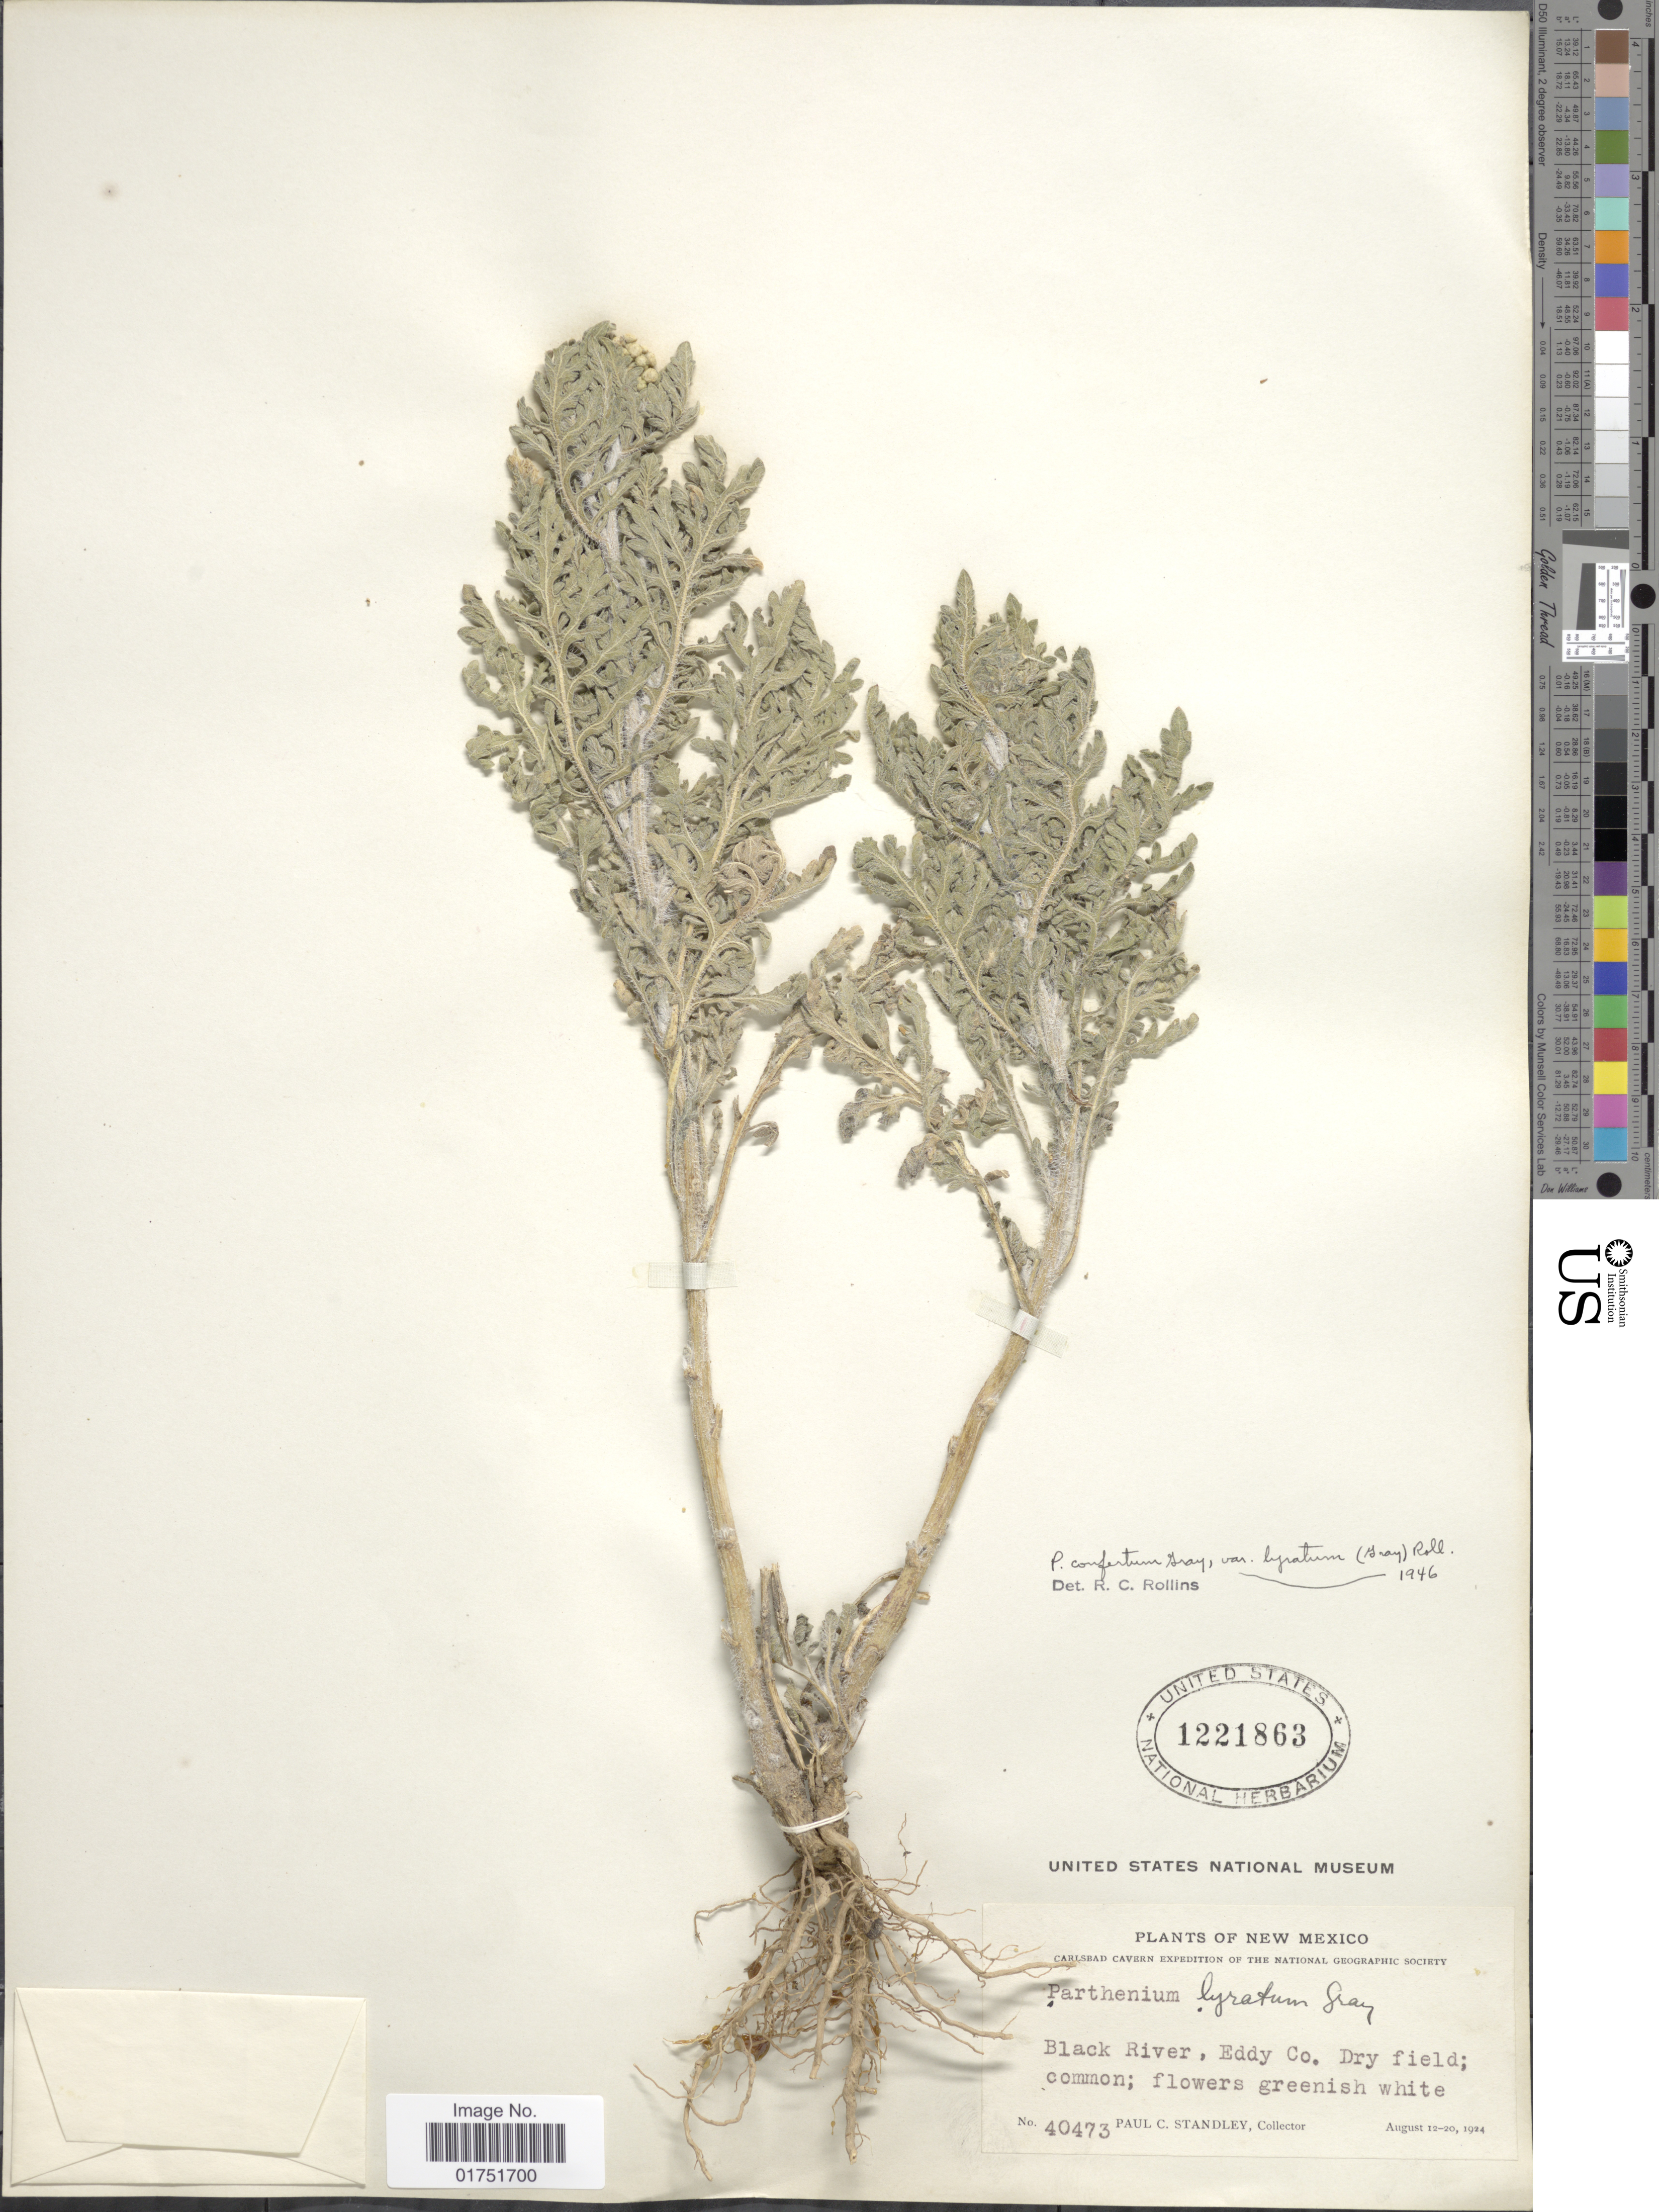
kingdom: Plantae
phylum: Tracheophyta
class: Magnoliopsida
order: Asterales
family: Asteraceae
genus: Parthenium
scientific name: Parthenium confertum var. lyratum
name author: (A. Gray) Rollins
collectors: P. C. Standley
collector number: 40473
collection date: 1924-08-12/1924-08-20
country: United States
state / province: New Mexico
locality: Black River, Eddy Co.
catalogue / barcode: US 1221863